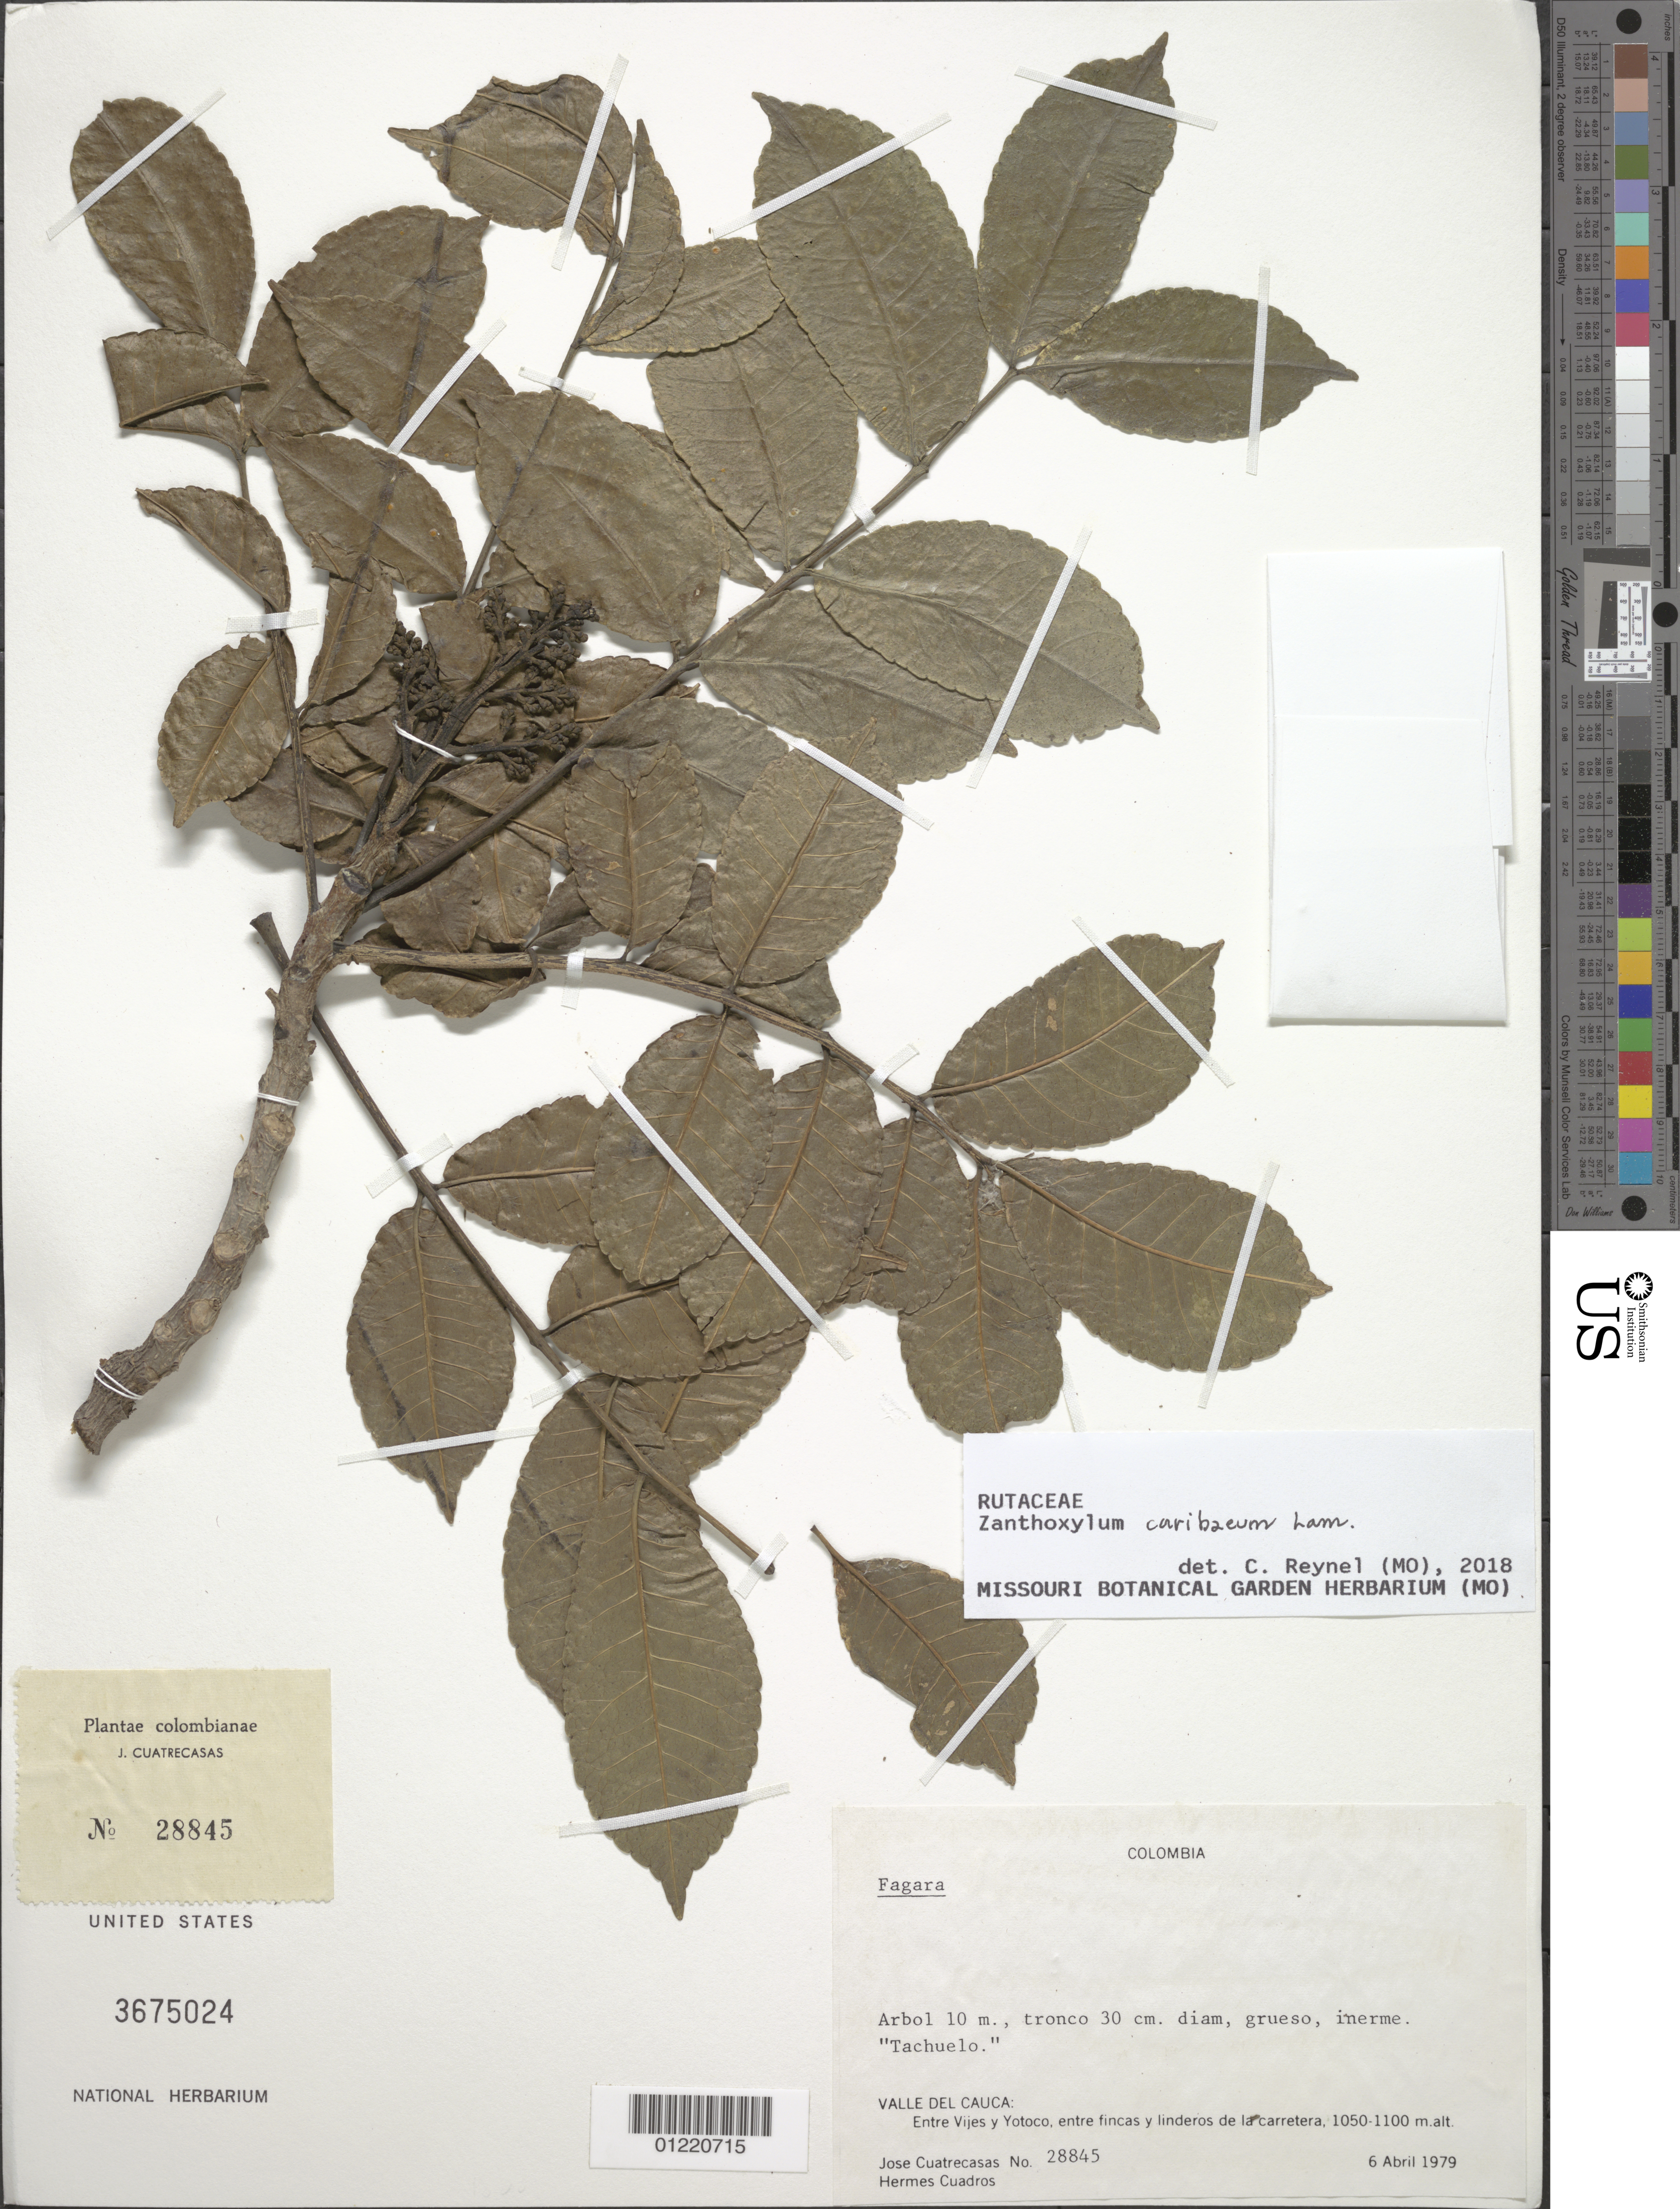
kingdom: Plantae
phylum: Tracheophyta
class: Magnoliopsida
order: Sapindales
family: Rutaceae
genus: Zanthoxylum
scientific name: Zanthoxylum caribaeum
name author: Lam.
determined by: Reynel, Carlos A., (MO), Missouri Botanical Garden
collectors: J. Cuatrecasas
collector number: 28845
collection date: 1979-04-06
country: Colombia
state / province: Valle del Cauca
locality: Entre Vijes y Yotoco, entre fincas y linderos de la carretera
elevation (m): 1050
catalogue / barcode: US 2675024